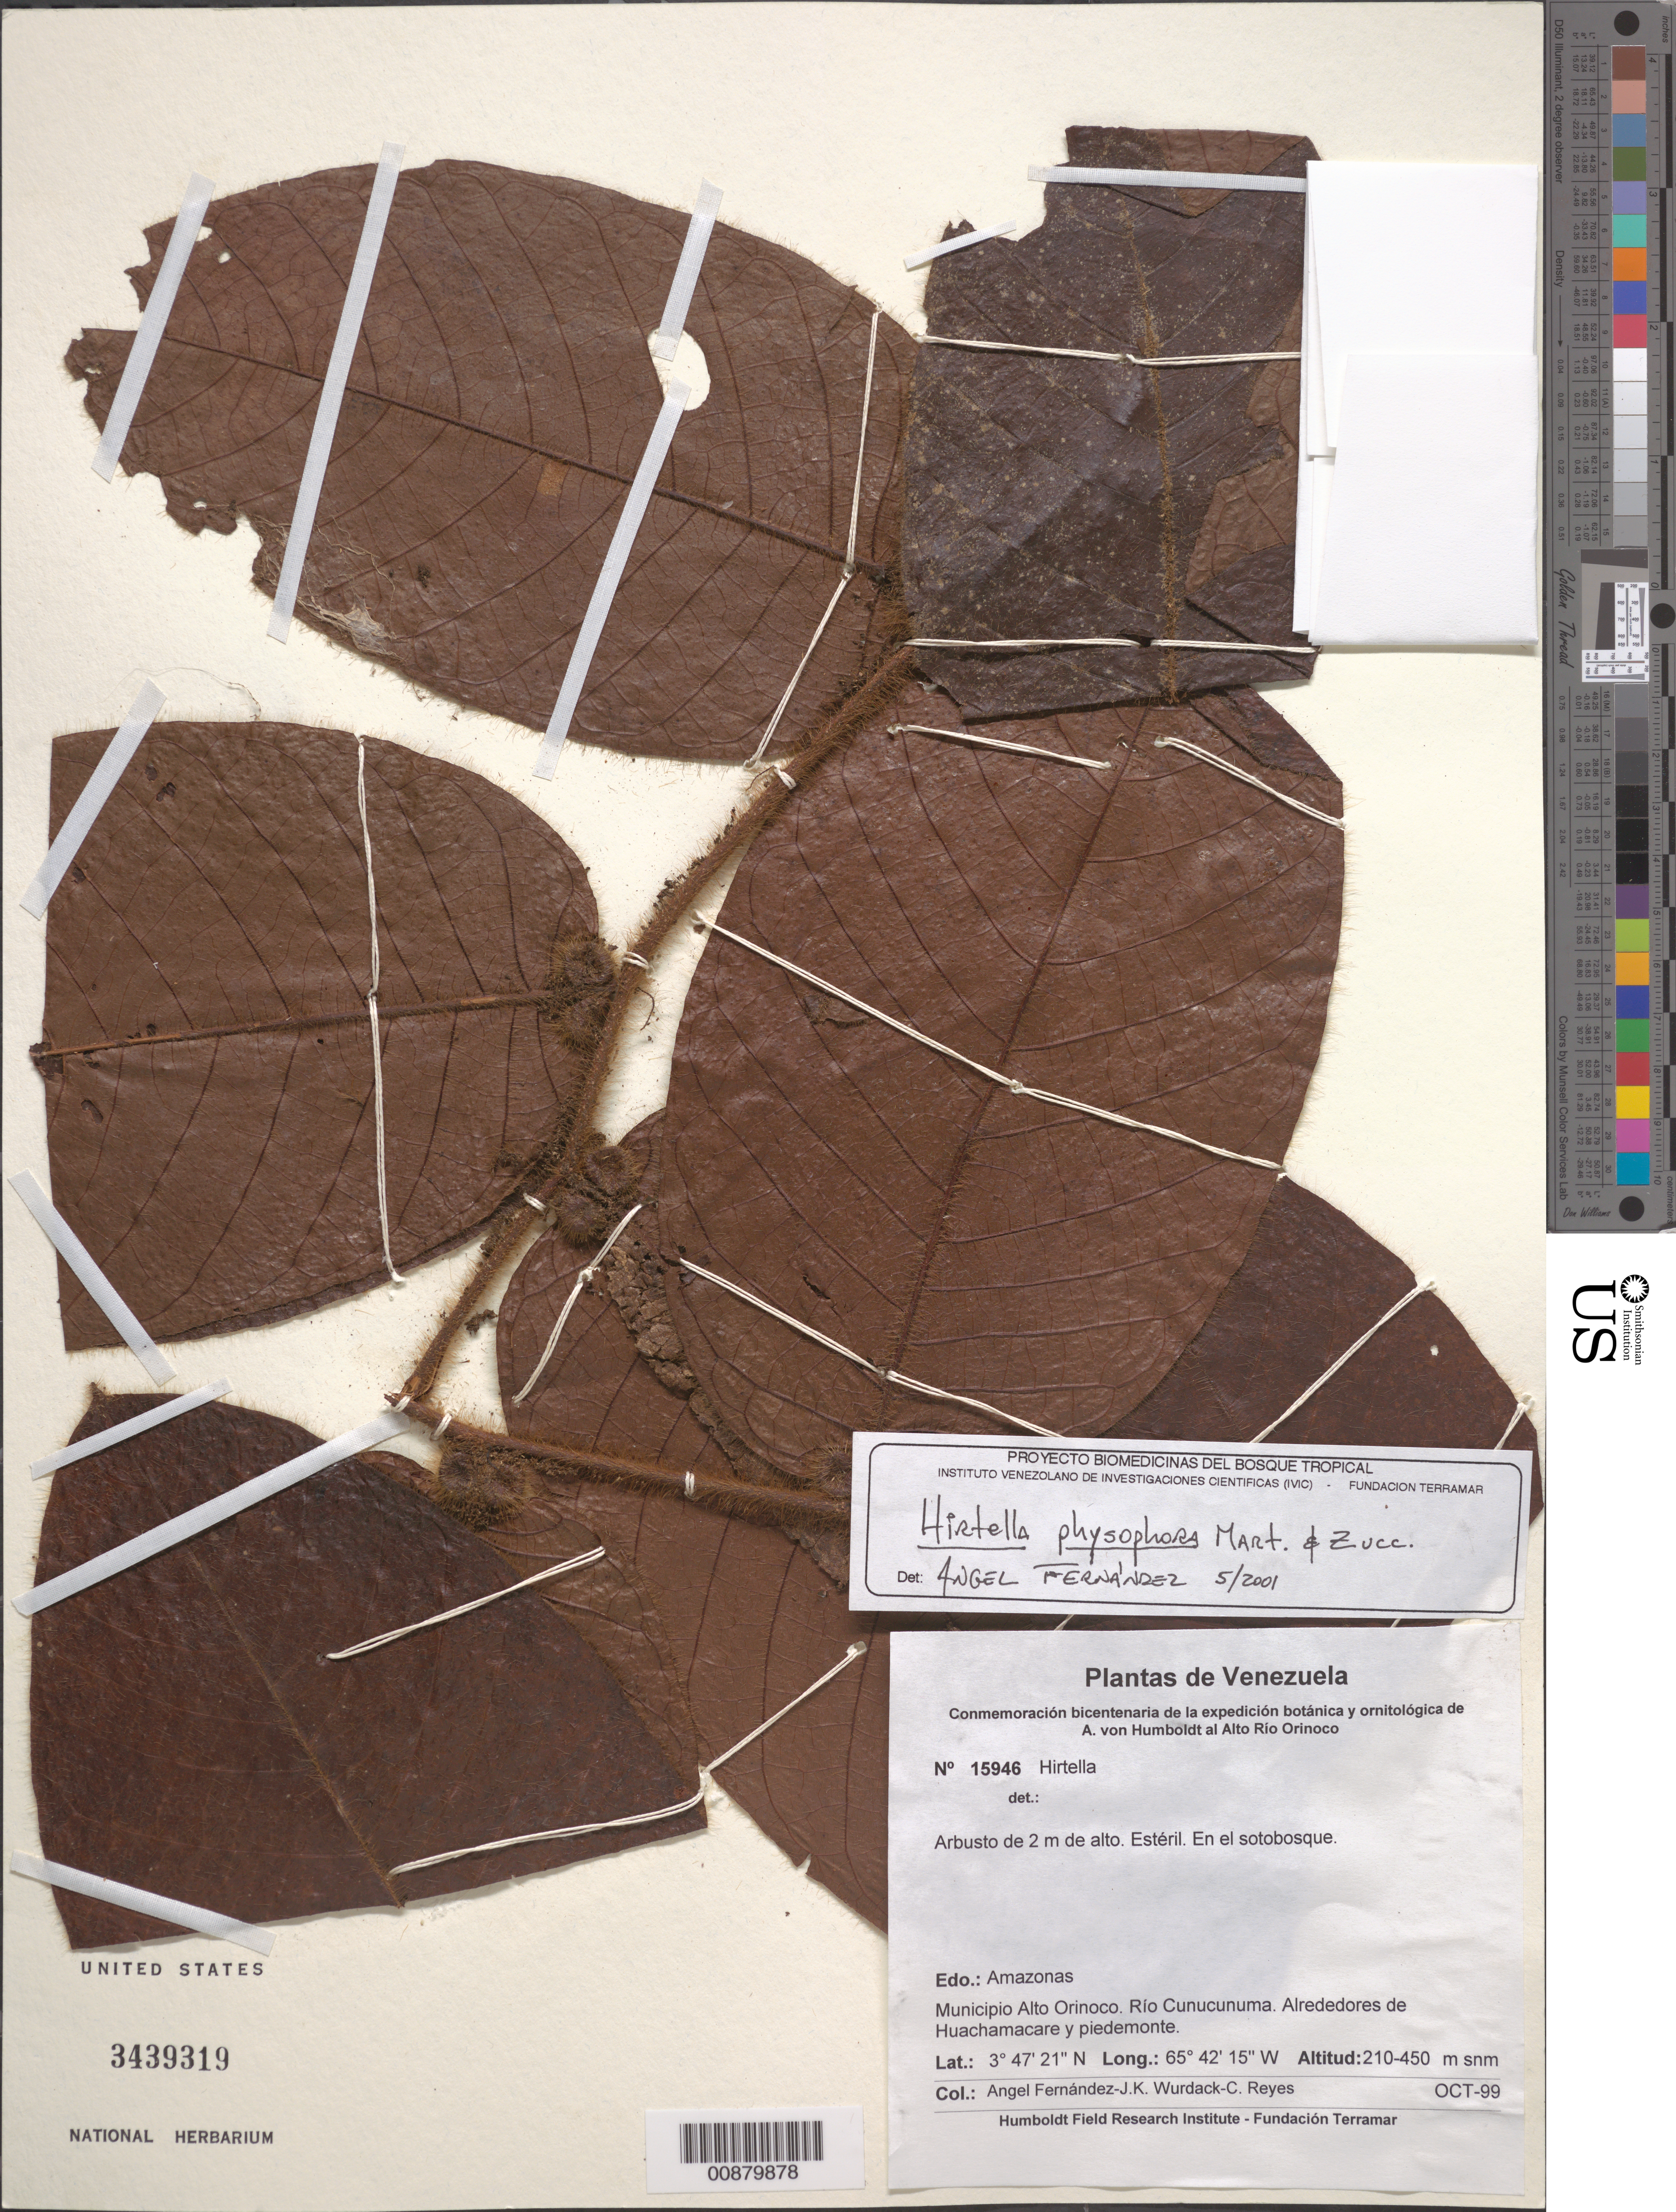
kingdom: Plantae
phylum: Tracheophyta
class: Magnoliopsida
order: Malpighiales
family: Chrysobalanaceae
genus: Hirtella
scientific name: Hirtella physophora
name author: Mart. & Zucc.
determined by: Fernández, A.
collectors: A. Fernández, K. Wurdack & C. Reyes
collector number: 15946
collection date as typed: Oct-99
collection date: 1999-10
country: Venezuela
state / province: Amazonas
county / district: Alto Orinoco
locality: Río Cunucunuma, alrededores de Huachamacare y piedmonte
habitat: Sotobosque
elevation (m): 210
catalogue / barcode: US 3439319